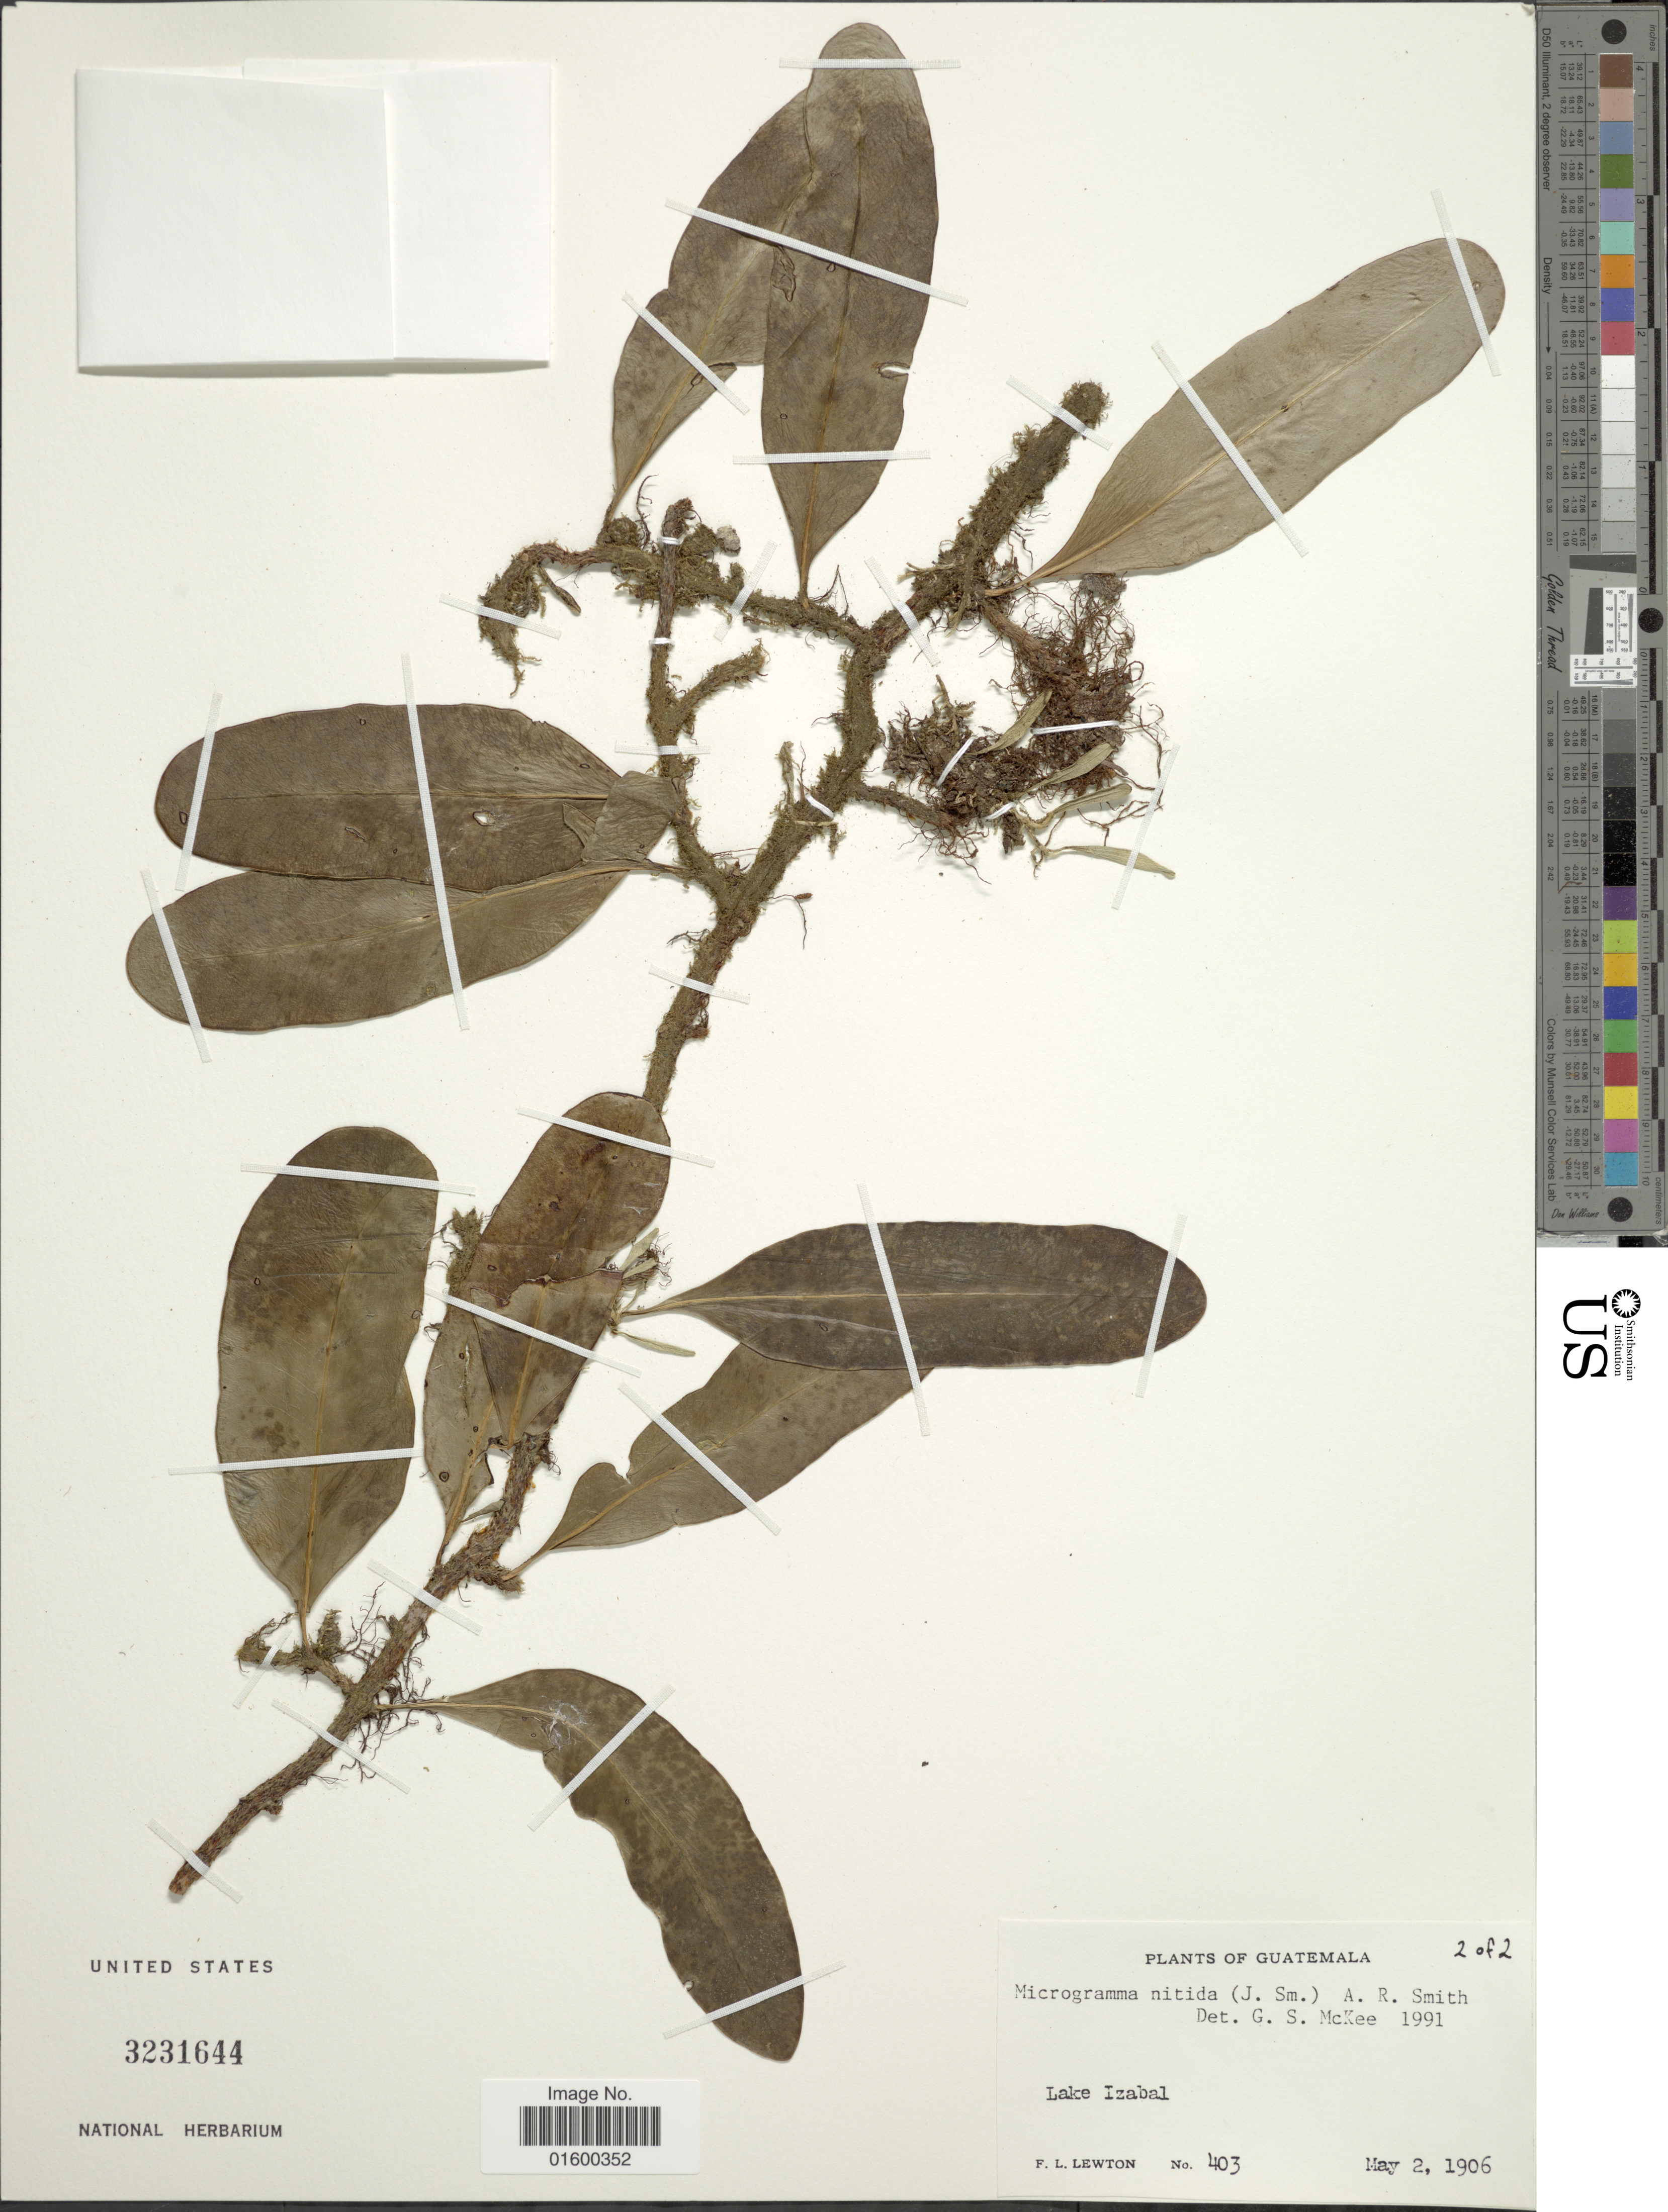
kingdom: Plantae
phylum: Tracheophyta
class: Polypodiopsida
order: Polypodiales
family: Polypodiaceae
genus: Microgramma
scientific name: Microgramma nitida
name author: (J. Sm.) A.R. Sm.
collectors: F. L. Lewton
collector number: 403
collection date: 1906-05-02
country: Guatemala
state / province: Izabal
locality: Lake Izabal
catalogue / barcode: US 3231644